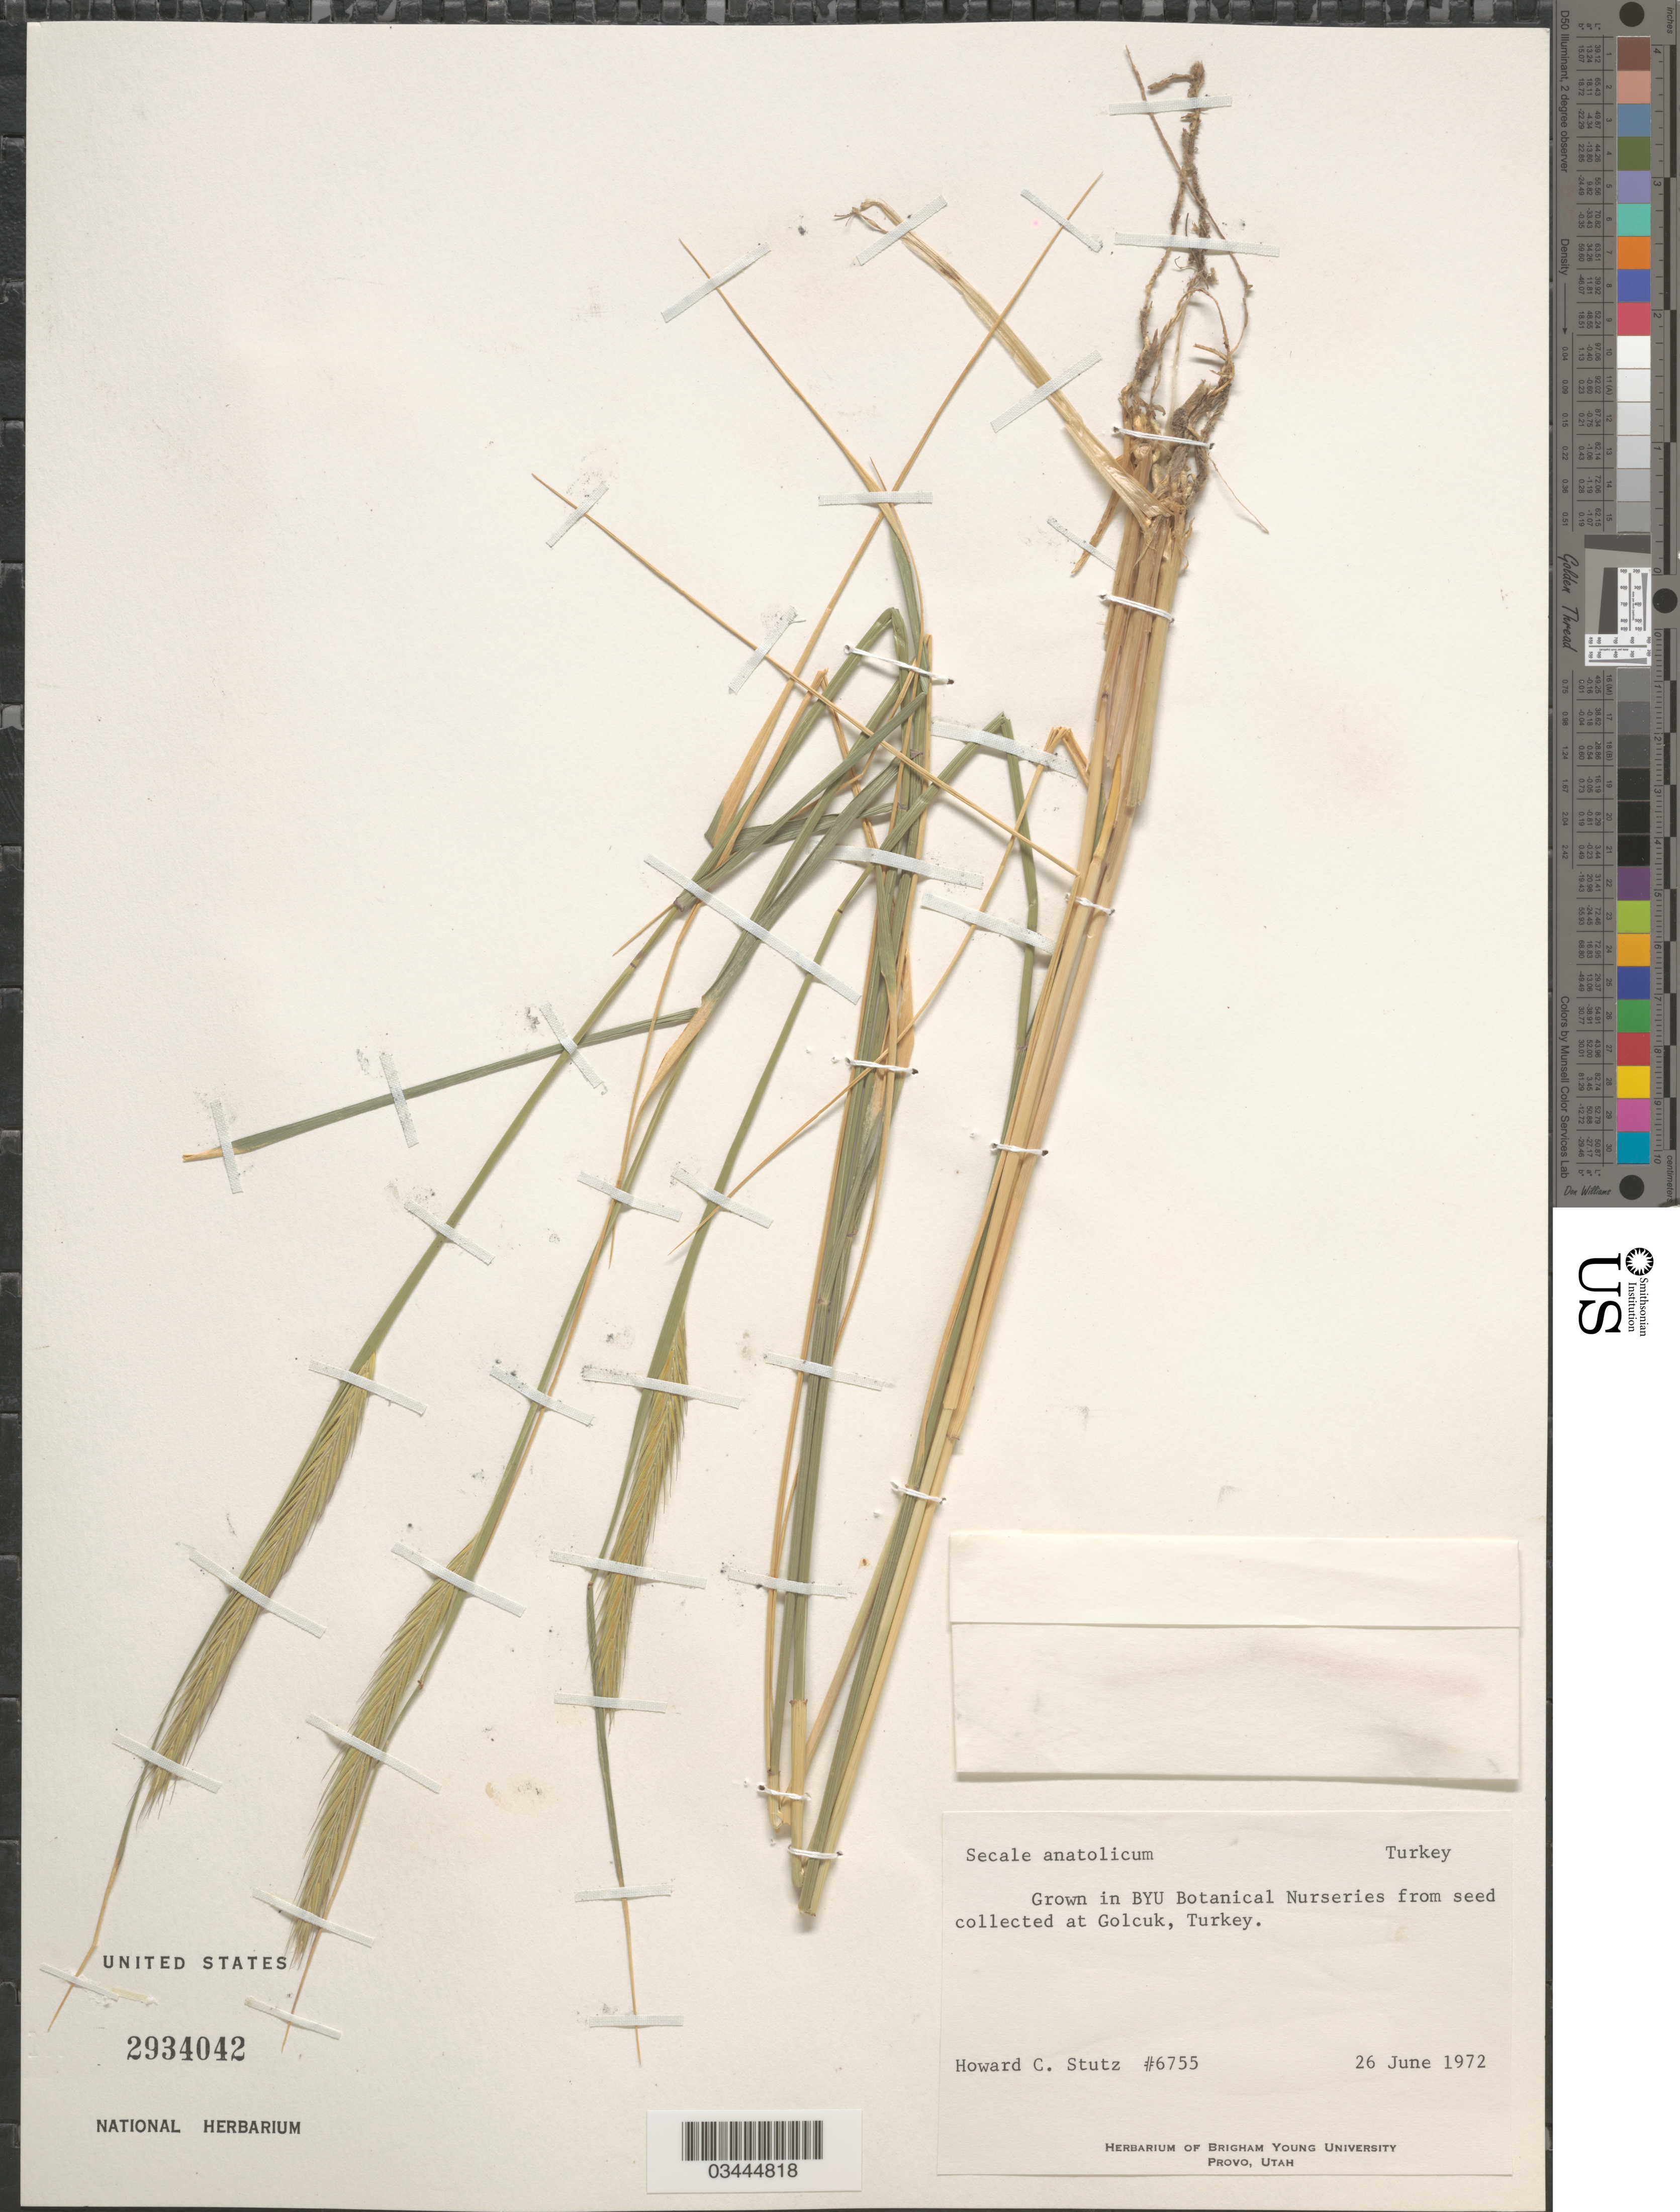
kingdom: Plantae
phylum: Tracheophyta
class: Liliopsida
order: Poales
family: Poaceae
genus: Secale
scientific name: Secale anatolicum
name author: Boiss.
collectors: H. Stutz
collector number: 6755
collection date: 1972-06-26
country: United States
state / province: Utah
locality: In BYU Botanical Nurseries.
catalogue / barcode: US 2934042